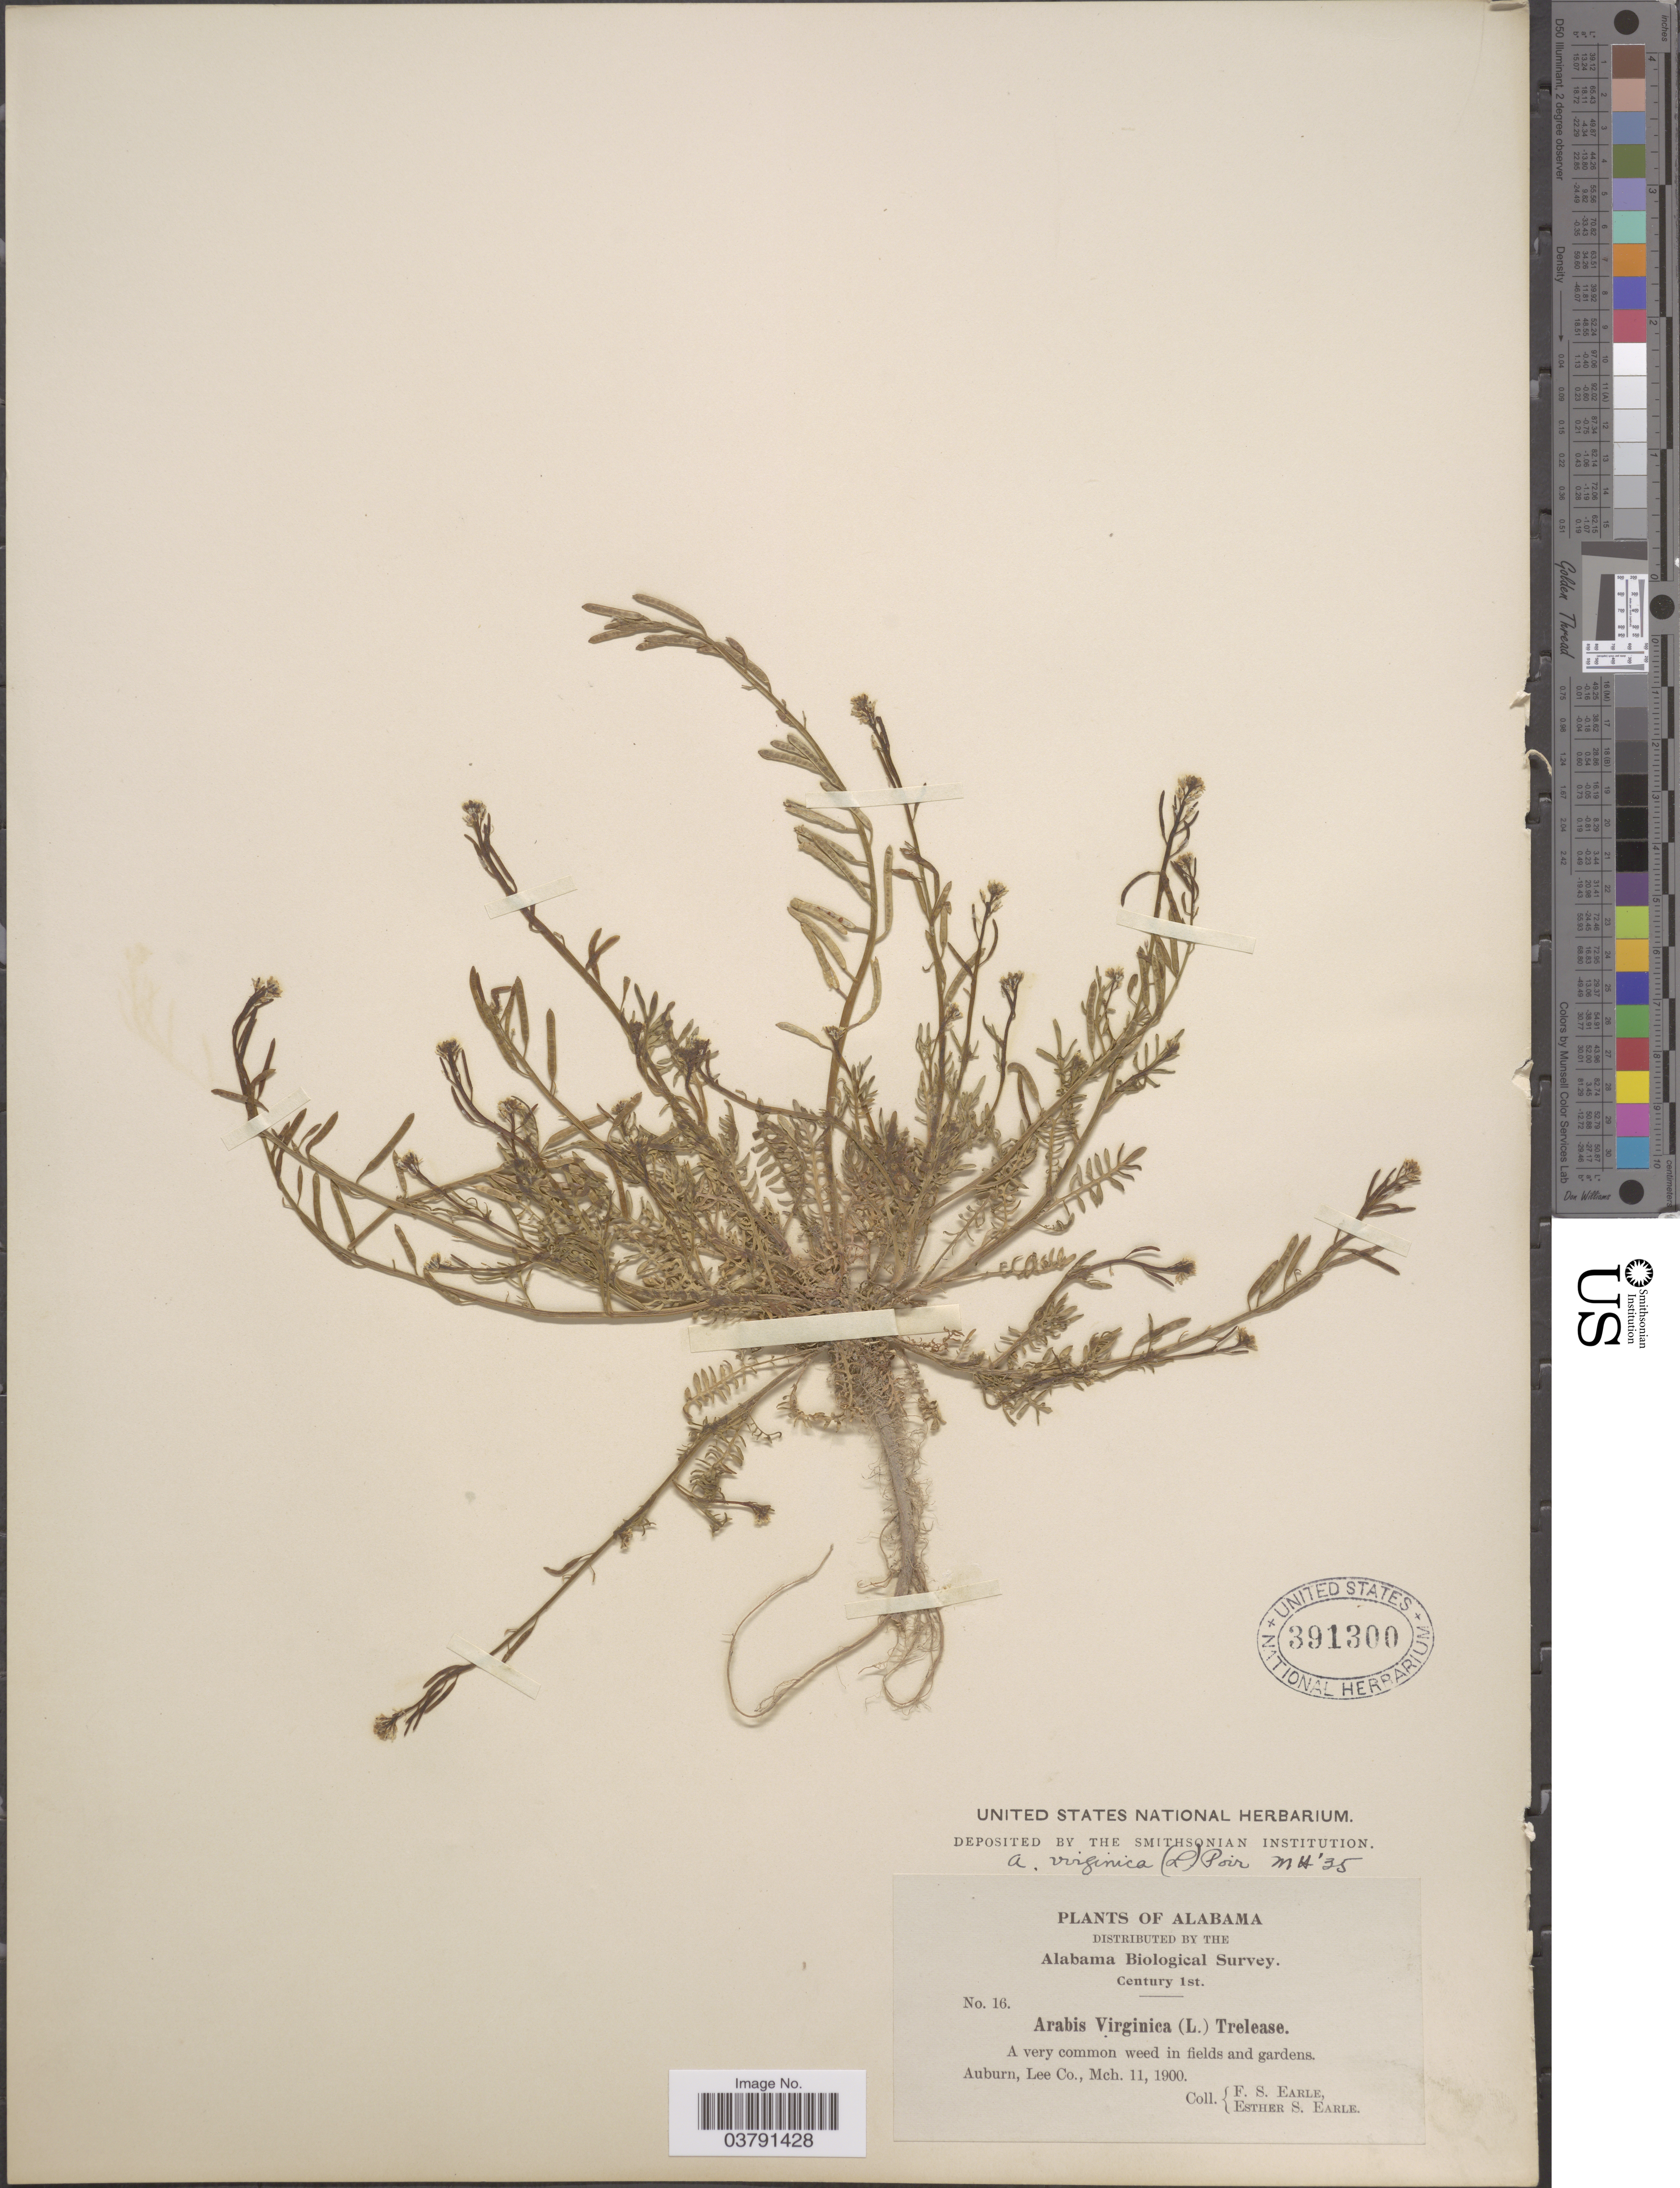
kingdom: Plantae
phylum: Tracheophyta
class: Magnoliopsida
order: Brassicales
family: Brassicaceae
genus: Planodes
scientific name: Planodes virginicum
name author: (L.) Greene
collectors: F. S. Earle & E. S. Earle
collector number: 16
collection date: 1900-03-11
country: United States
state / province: Alabama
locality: Auburn, Lee Co.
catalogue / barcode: US 391300